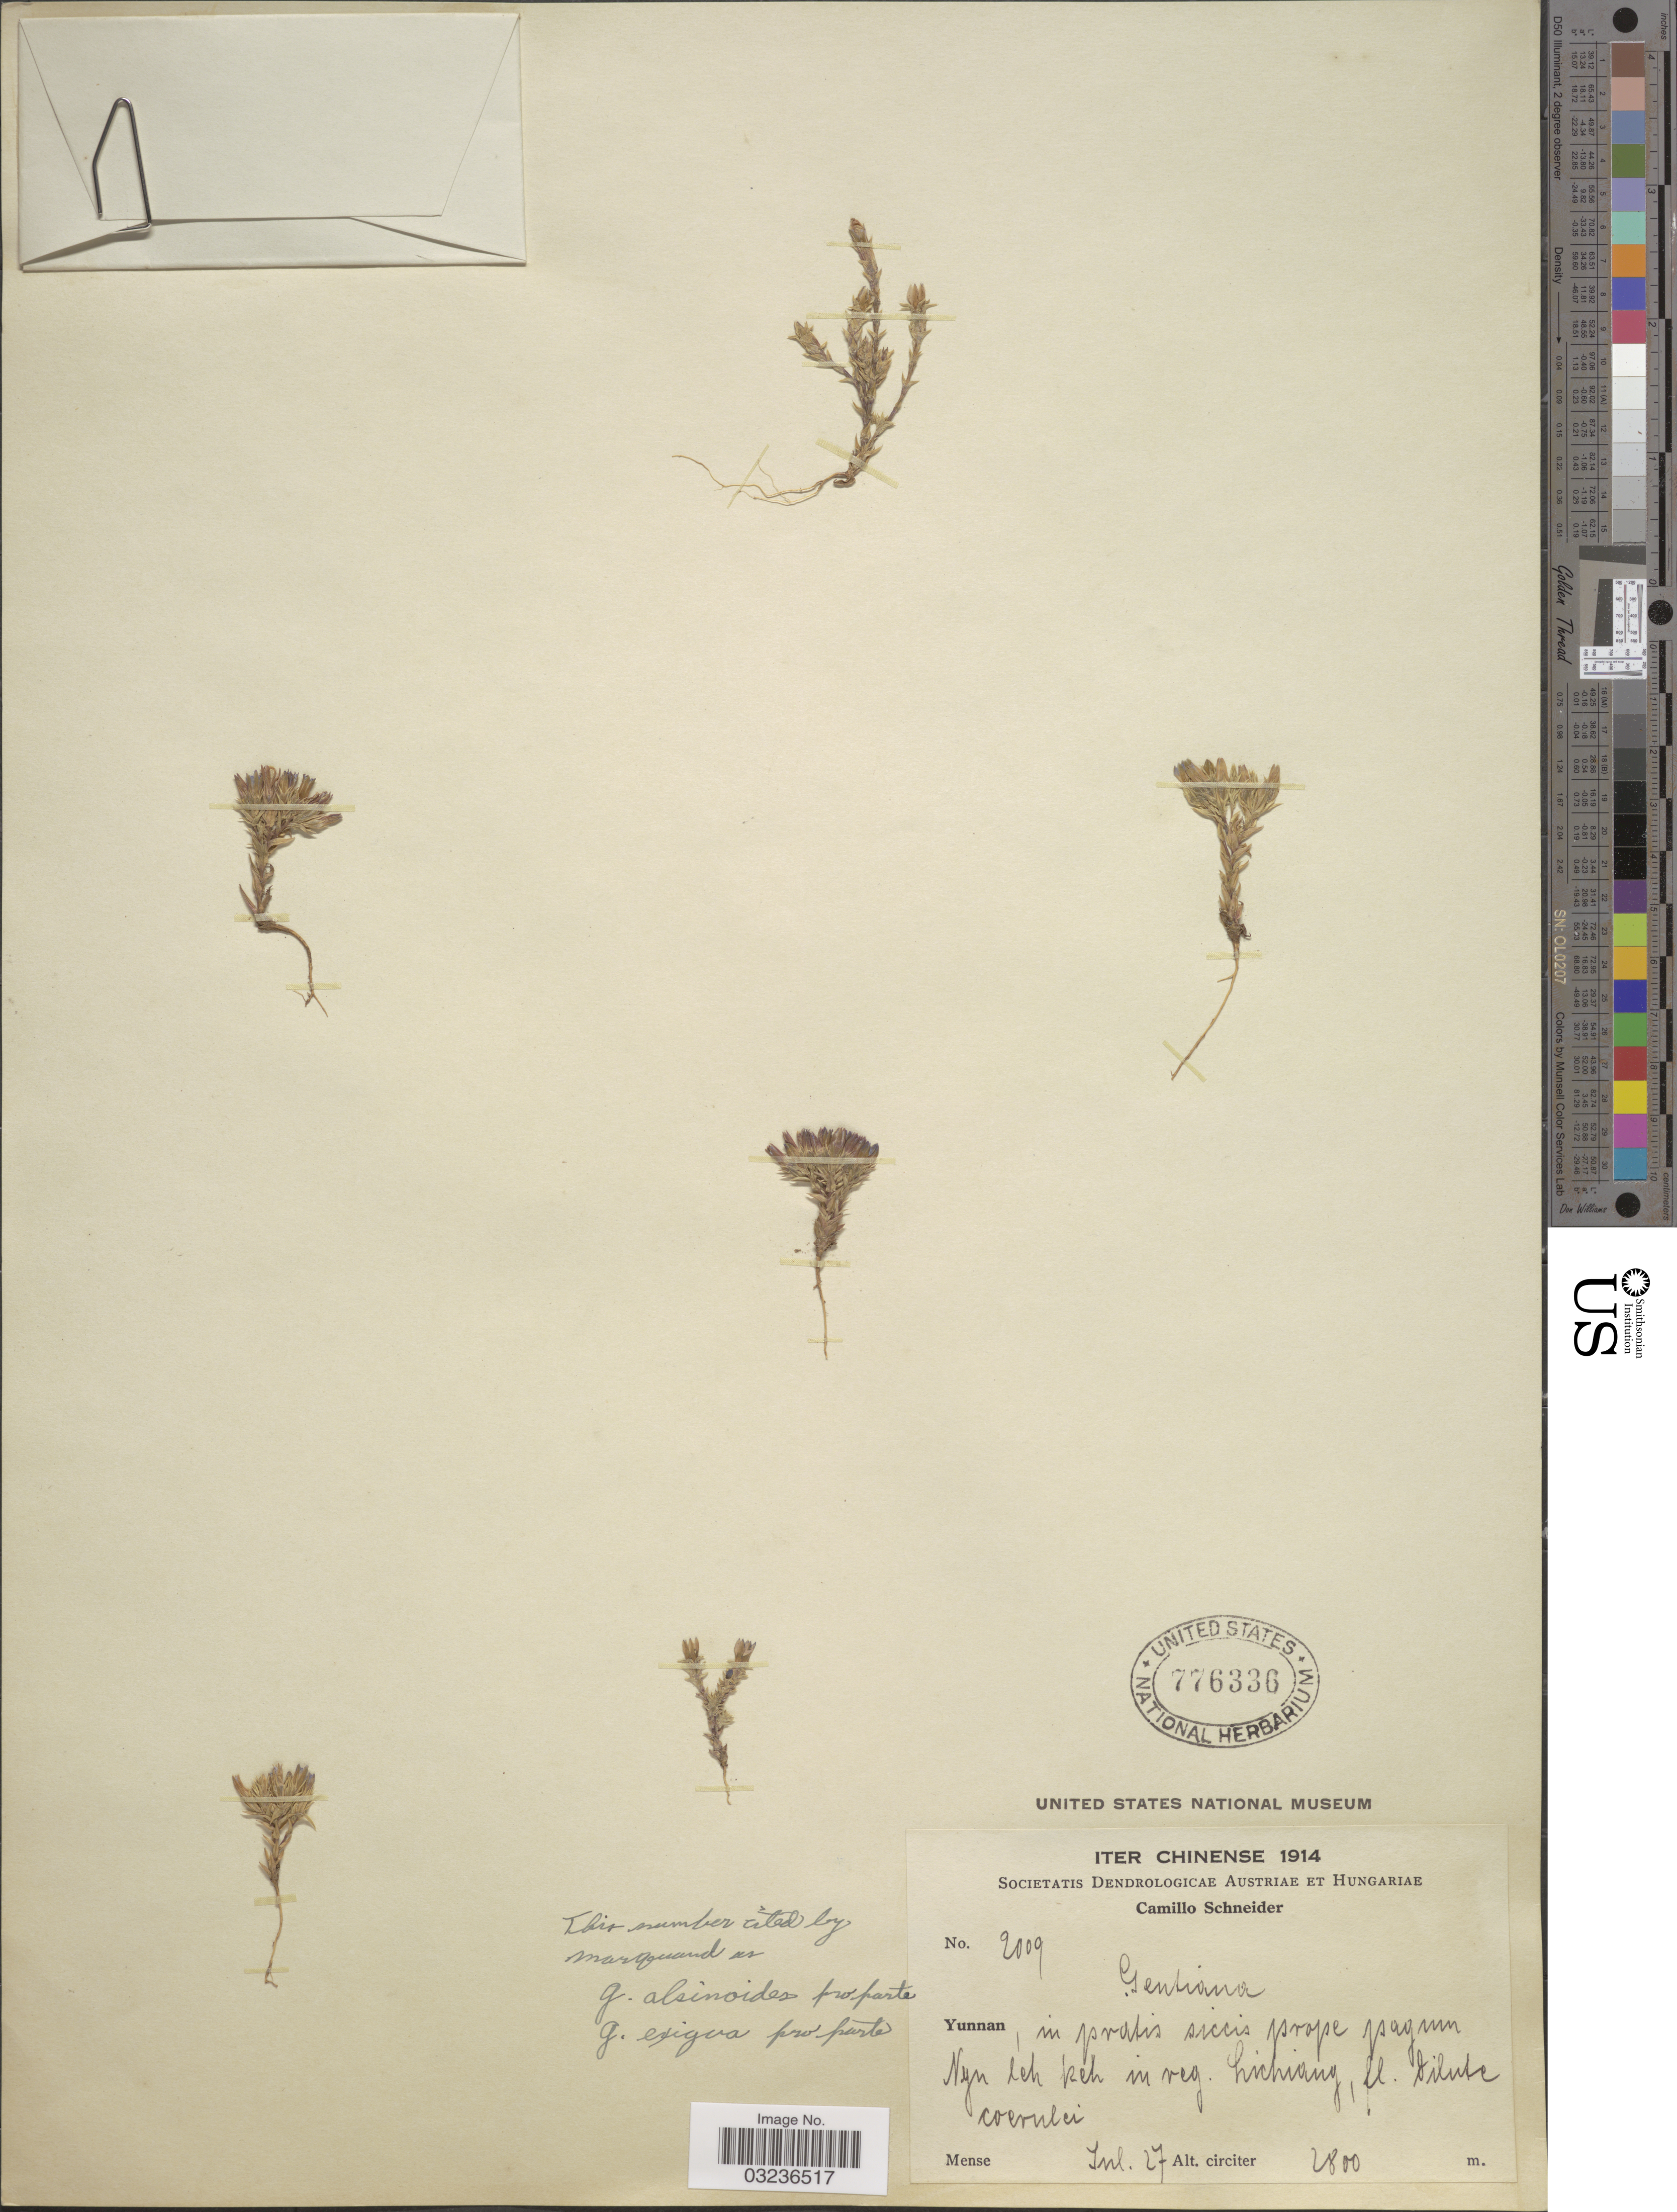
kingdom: Plantae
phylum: Tracheophyta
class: Magnoliopsida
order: Gentianales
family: Gentianaceae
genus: Gentiana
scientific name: Gentiana alsinoides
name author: Franch.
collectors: C. K. Schneider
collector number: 2009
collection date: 1914-07-27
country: China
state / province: Yunnan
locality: In pratis siccis prope pagum Nyn leh keh in reg. Lichiang.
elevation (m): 2800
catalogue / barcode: US 776336